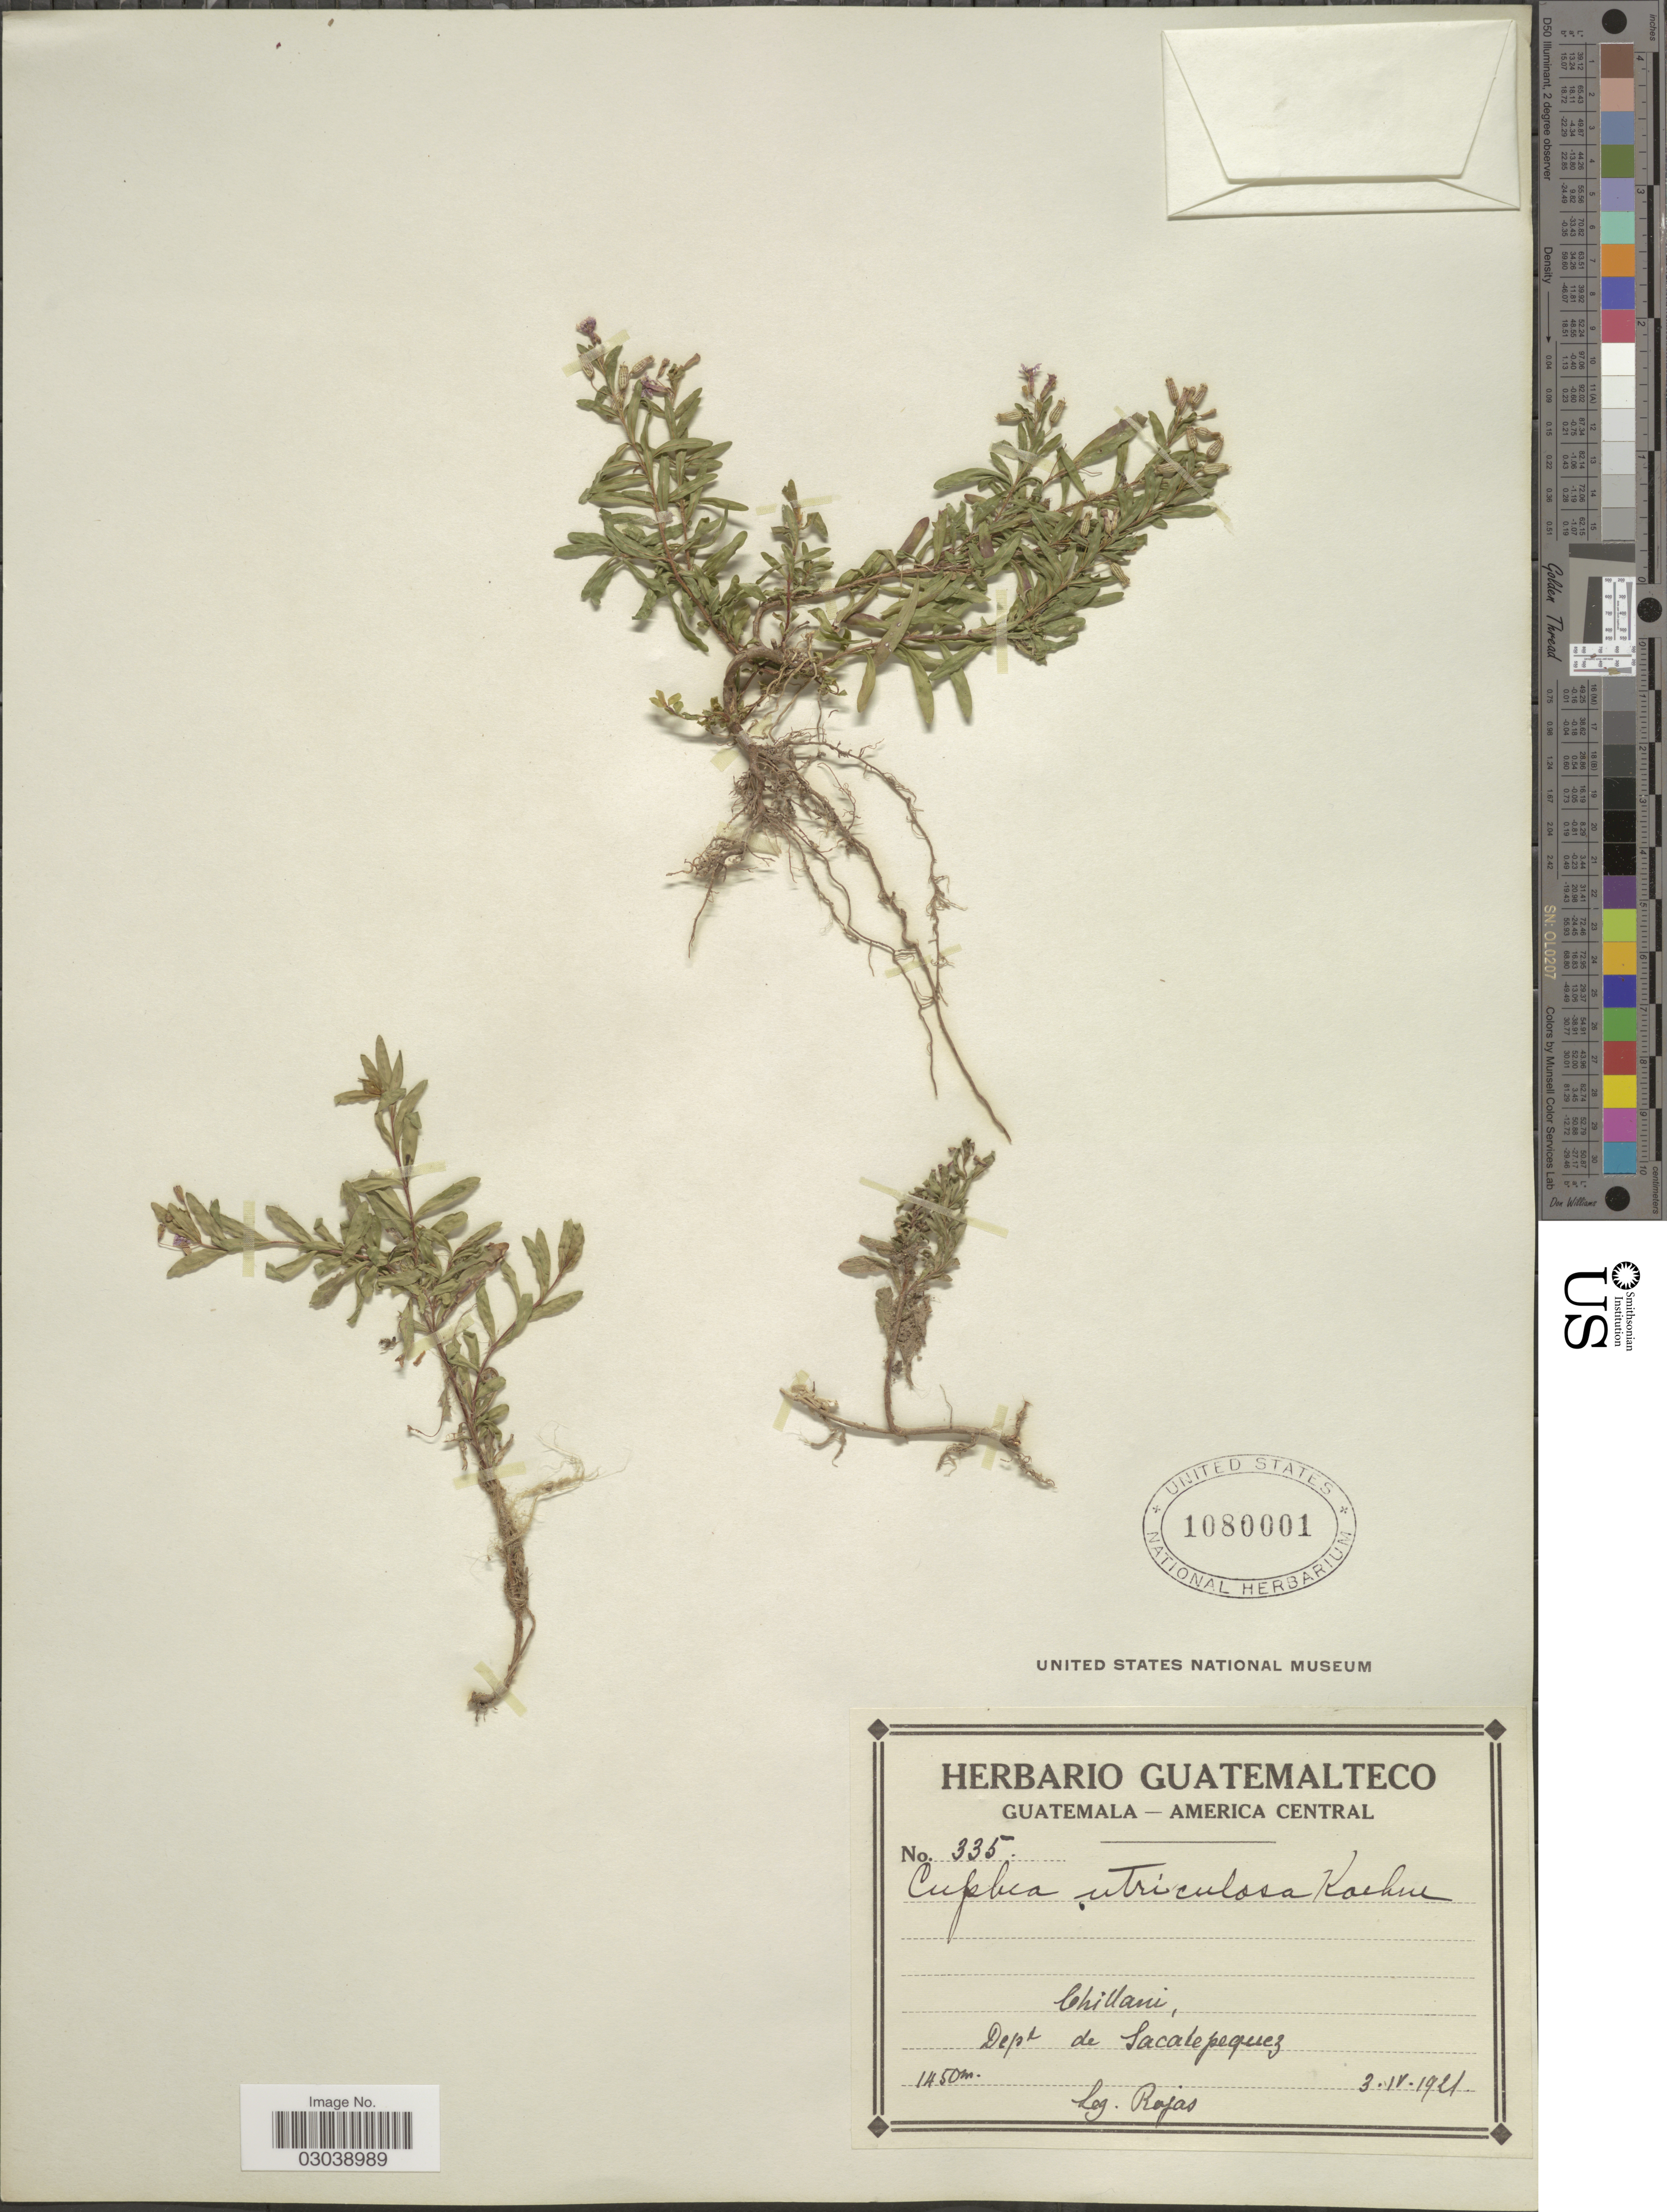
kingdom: Plantae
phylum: Tracheophyta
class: Magnoliopsida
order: Myrtales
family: Lythraceae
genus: Cuphea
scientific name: Cuphea utriculosa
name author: Koehne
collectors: Rojas, --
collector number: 335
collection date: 1921-04-03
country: Guatemala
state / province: Sacatepéquez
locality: Chillani, Dept. de Sacatepequez.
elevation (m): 1450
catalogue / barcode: US 1080001